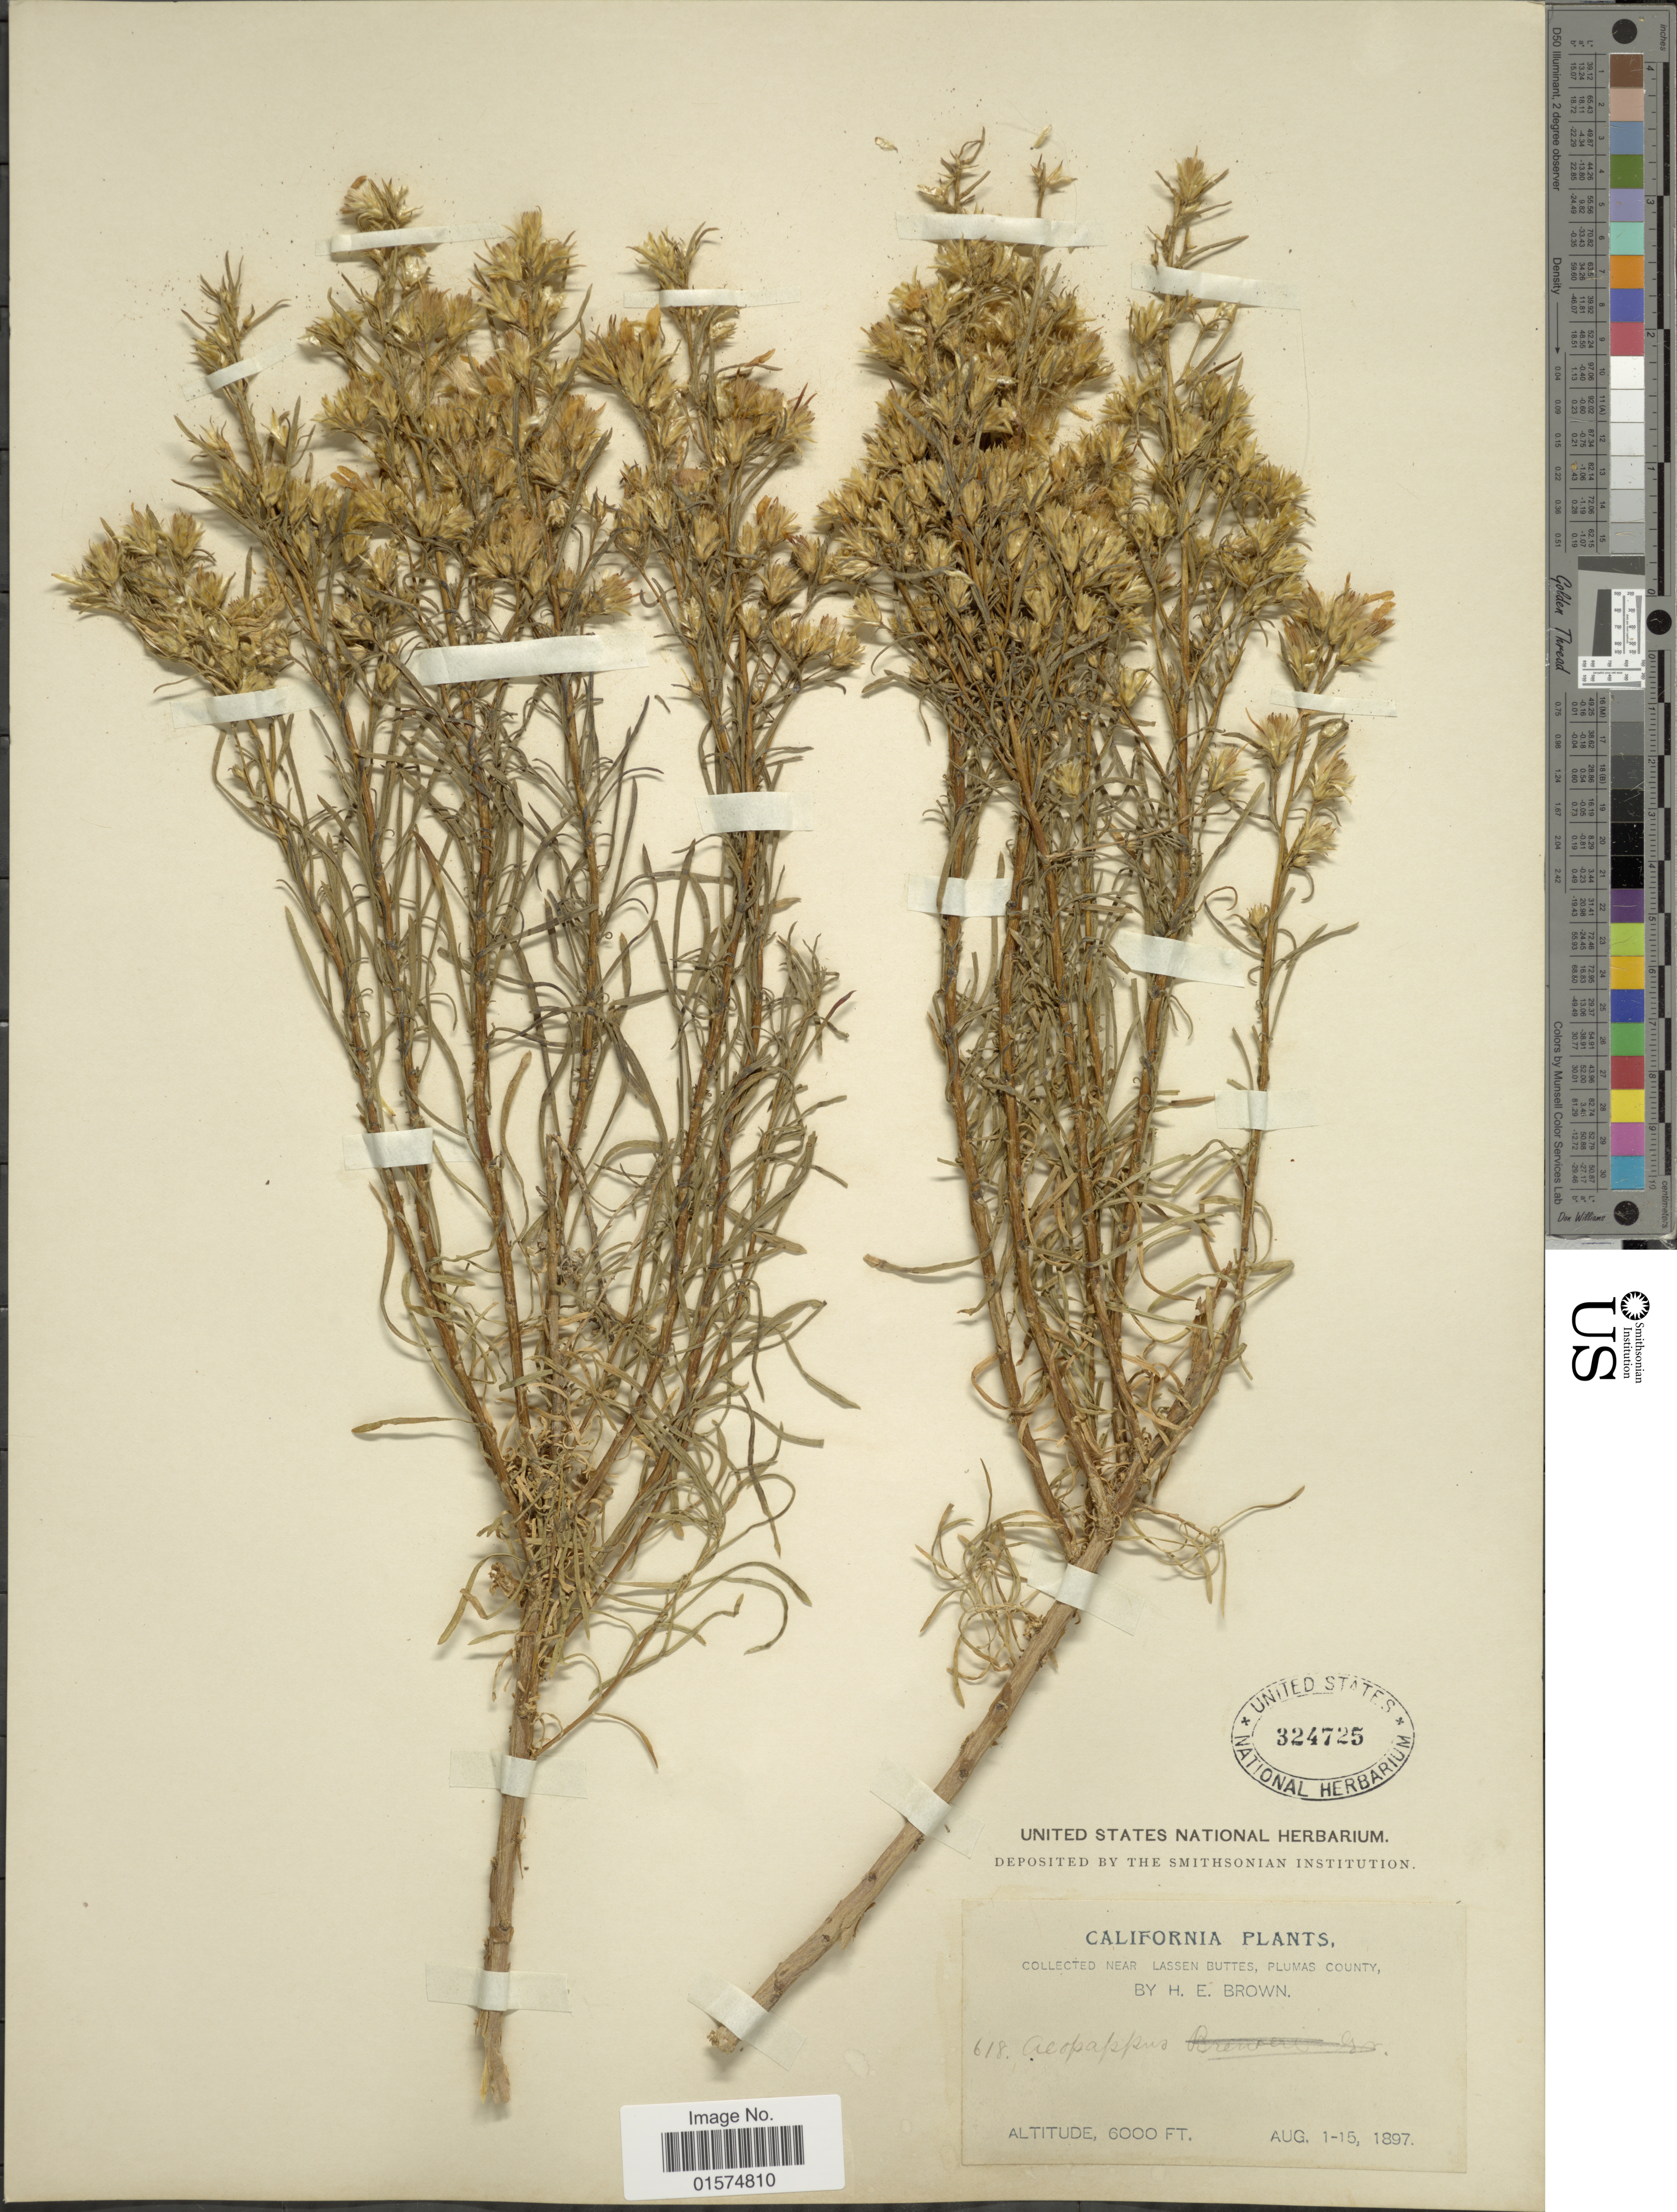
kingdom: Plantae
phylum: Tracheophyta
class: Magnoliopsida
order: Asterales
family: Asteraceae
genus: Ericameria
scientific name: Ericameria bloomeri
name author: (A. Gray) J.F. Macbr.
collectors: H. E. Brown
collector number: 618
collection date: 1897-08-01/1897-08-15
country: United States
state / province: California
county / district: Plumas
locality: Near Lassen Buttes, Plumas County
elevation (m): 1829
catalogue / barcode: US 324725